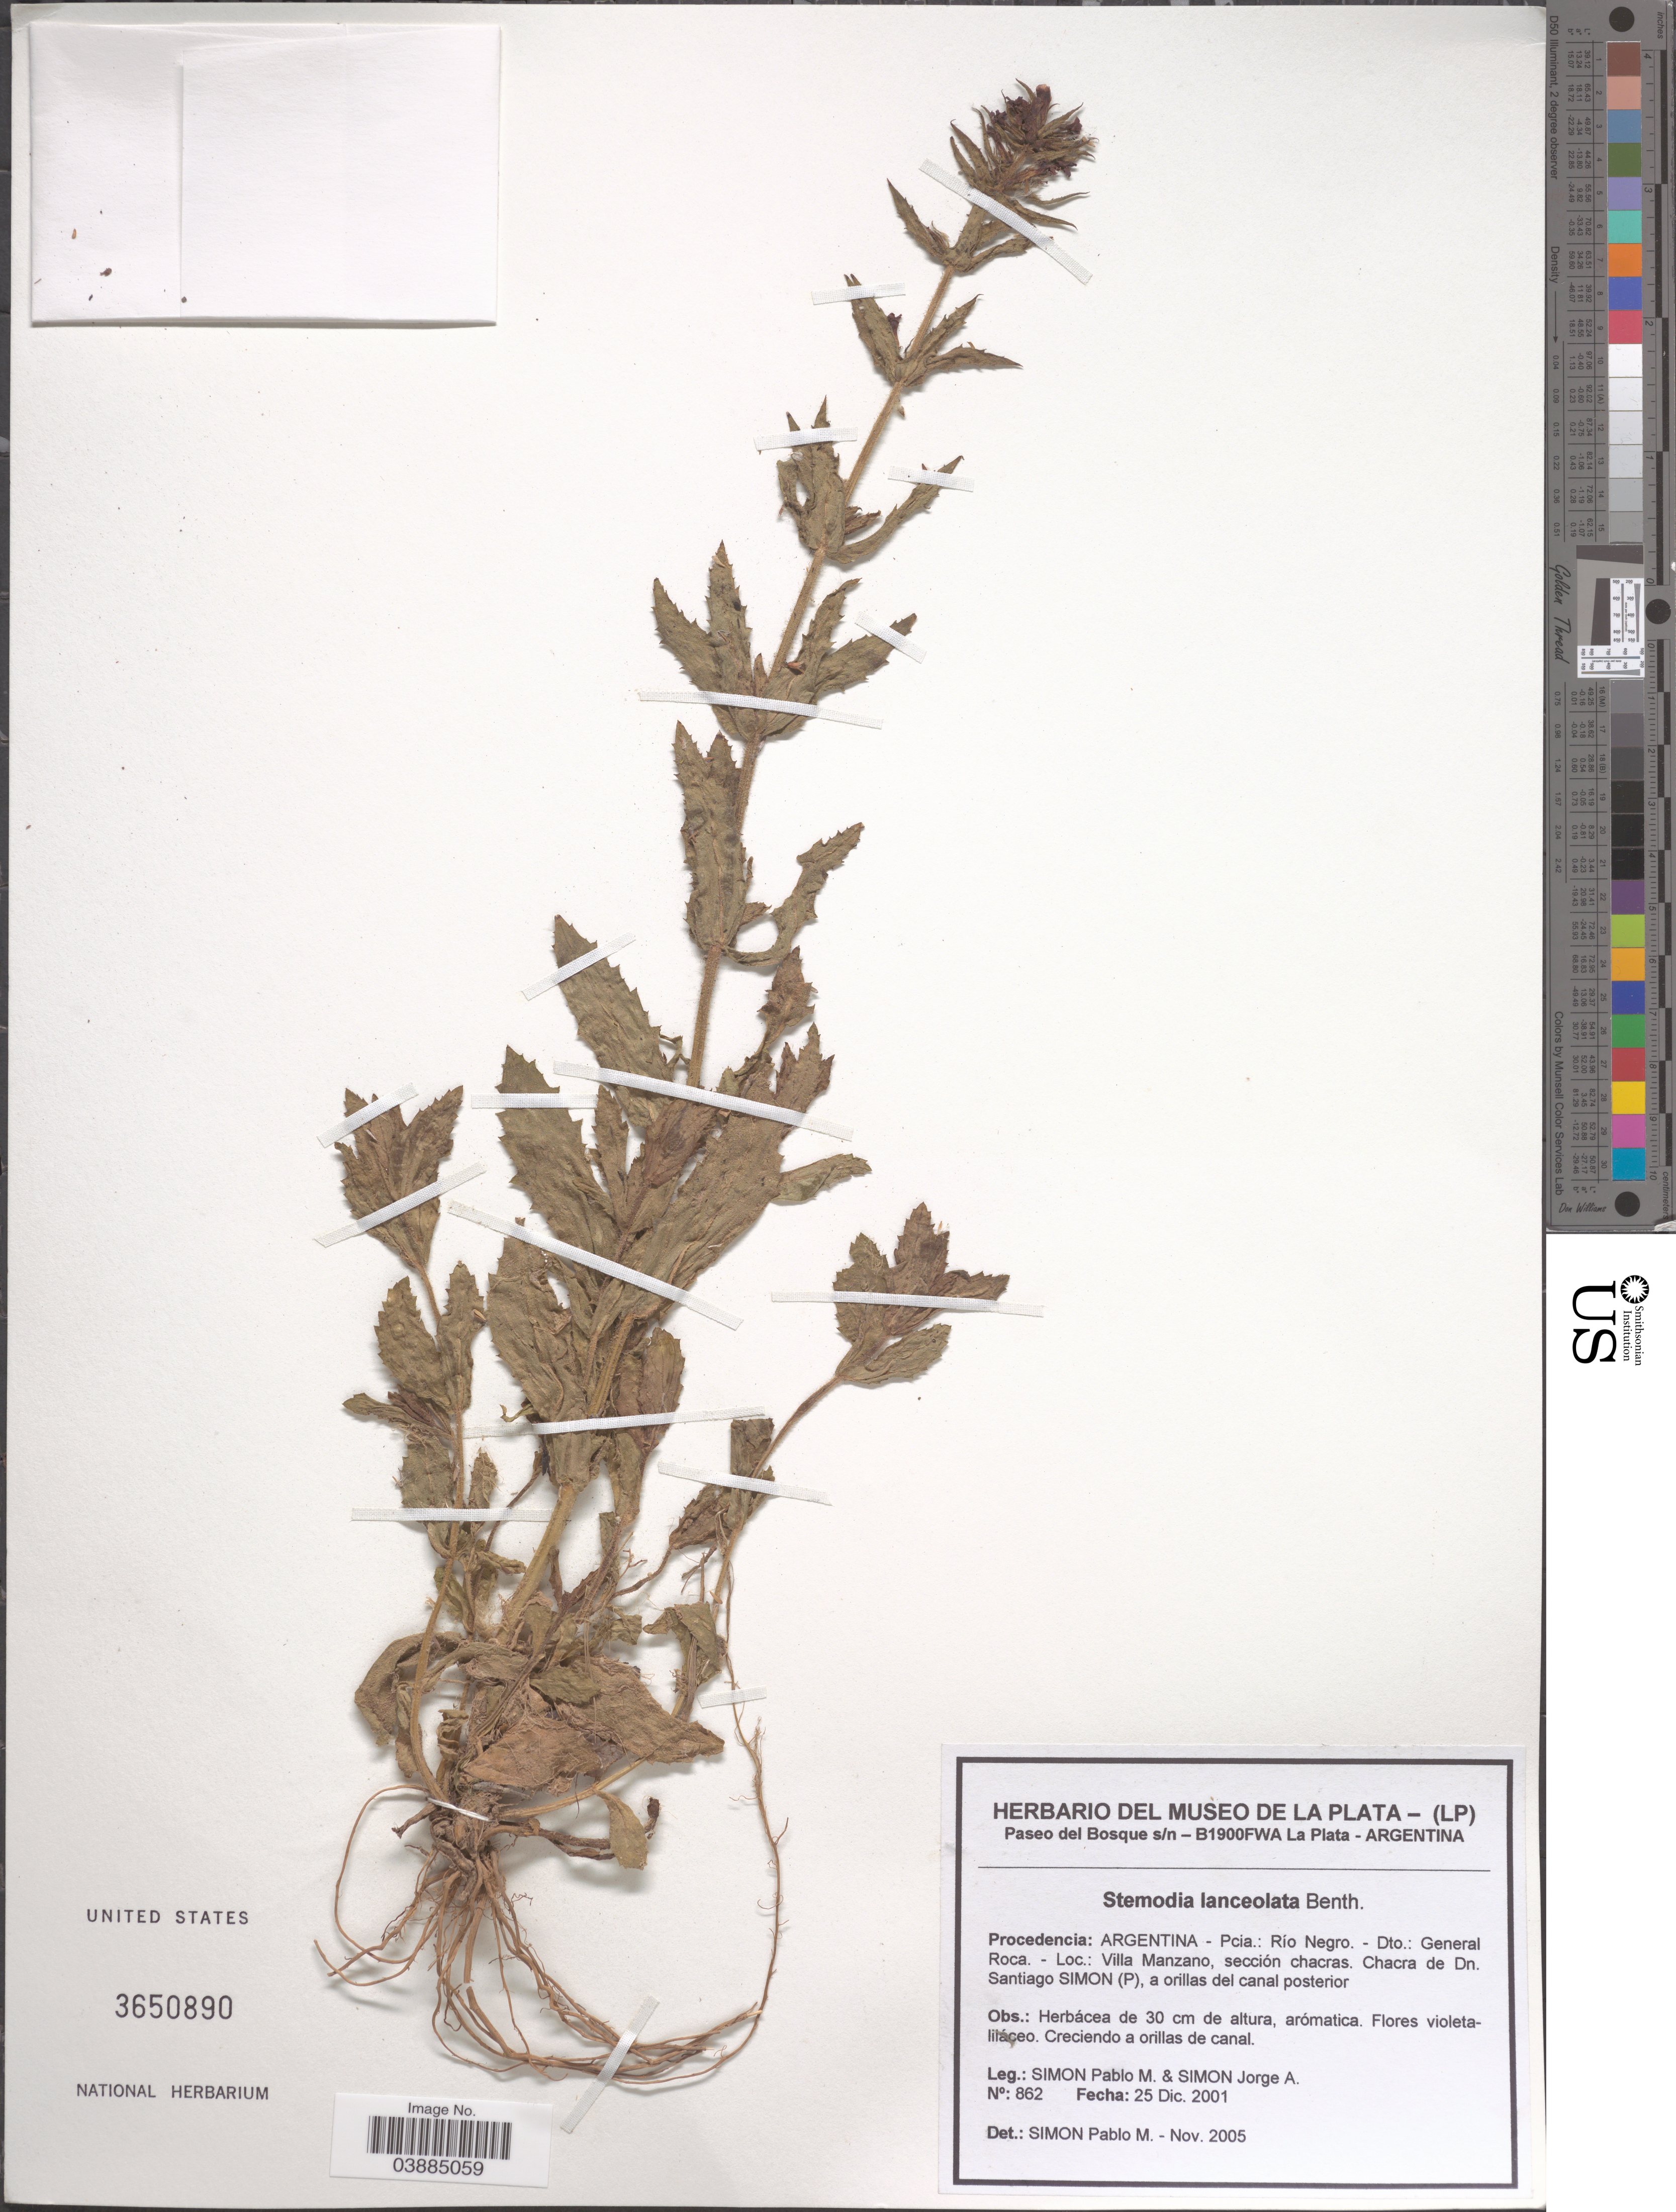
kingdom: Plantae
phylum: Tracheophyta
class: Magnoliopsida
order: Lamiales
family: Plantaginaceae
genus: Stemodia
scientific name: Stemodia lanceolata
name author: Benth.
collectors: S. Pablo M. & Jorge A. Simon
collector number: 862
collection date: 2001-12-25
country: Argentina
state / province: Rio Negro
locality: Dto.: General Roca. Villa Manzano, sección chacras. Chacra de Dn. Santiago Simon (P).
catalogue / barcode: US 3650890